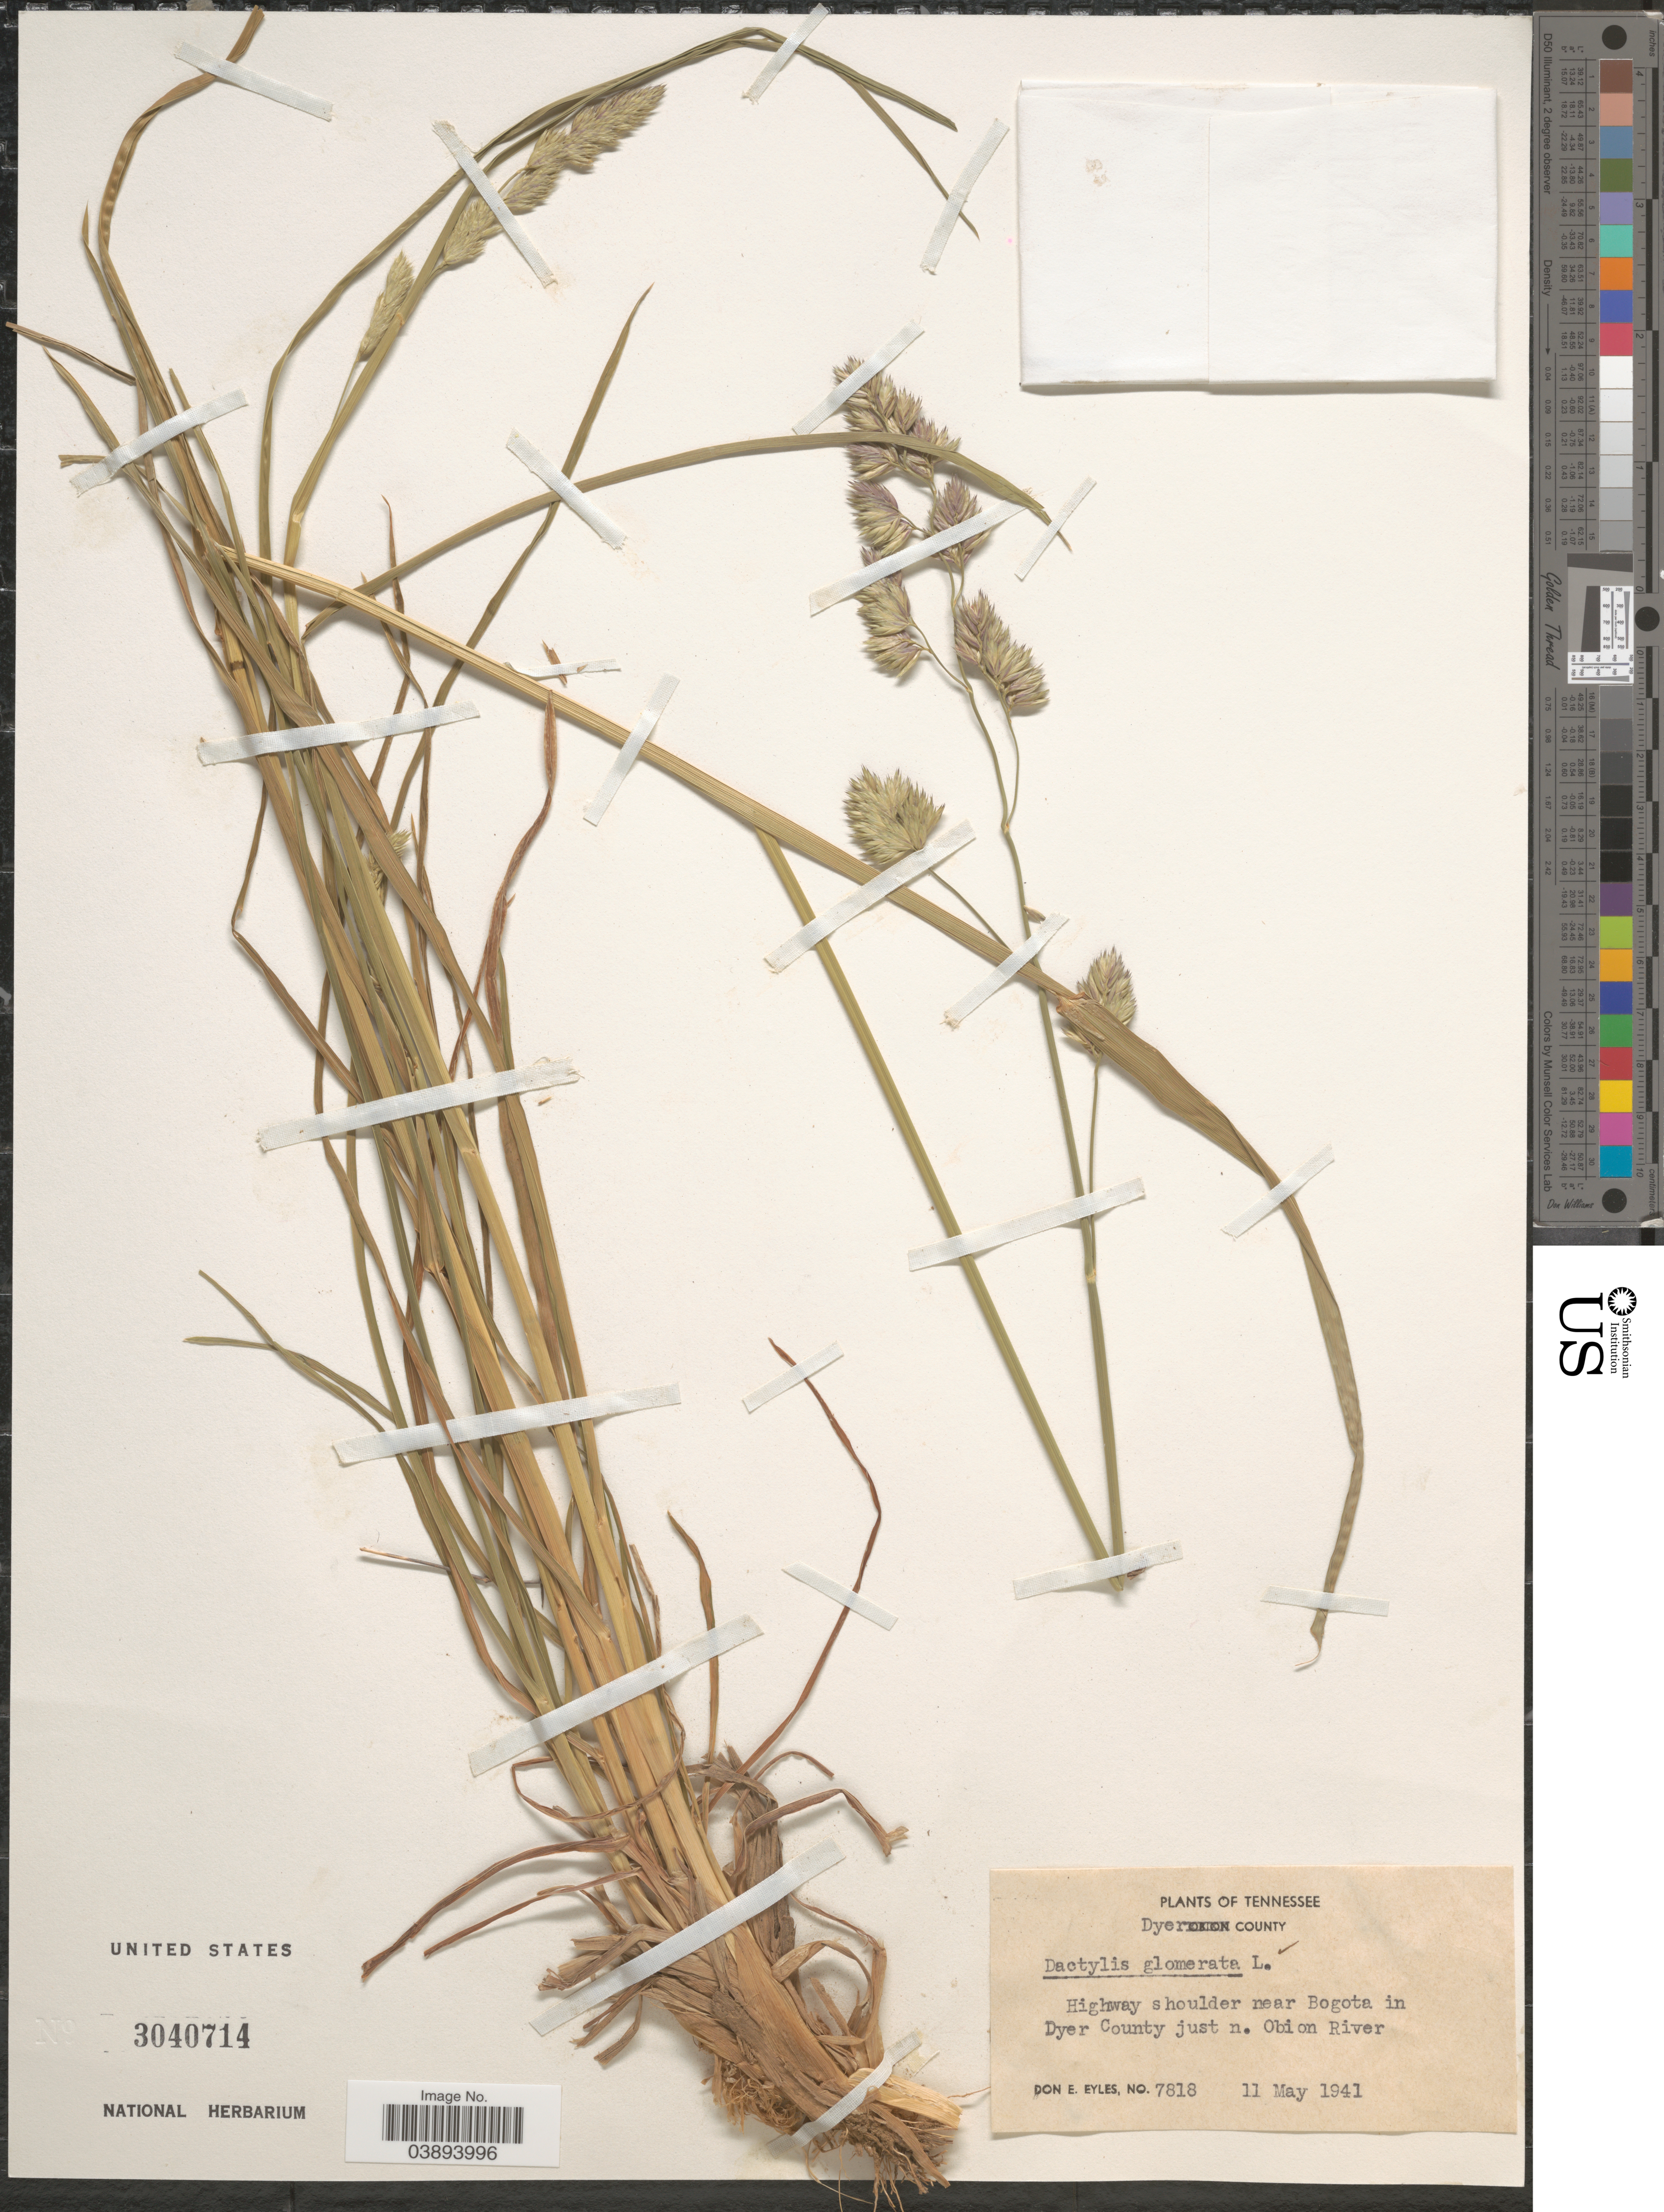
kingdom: Plantae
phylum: Tracheophyta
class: Liliopsida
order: Poales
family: Poaceae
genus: Dactylis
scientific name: Dactylis glomerata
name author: L.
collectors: D. Eyles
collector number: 7818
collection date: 1941-05-11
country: United States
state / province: Tennessee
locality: Dyer County. Highway shoulder near Bogota in Dyer County just n. Obion River.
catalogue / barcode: US 3040714